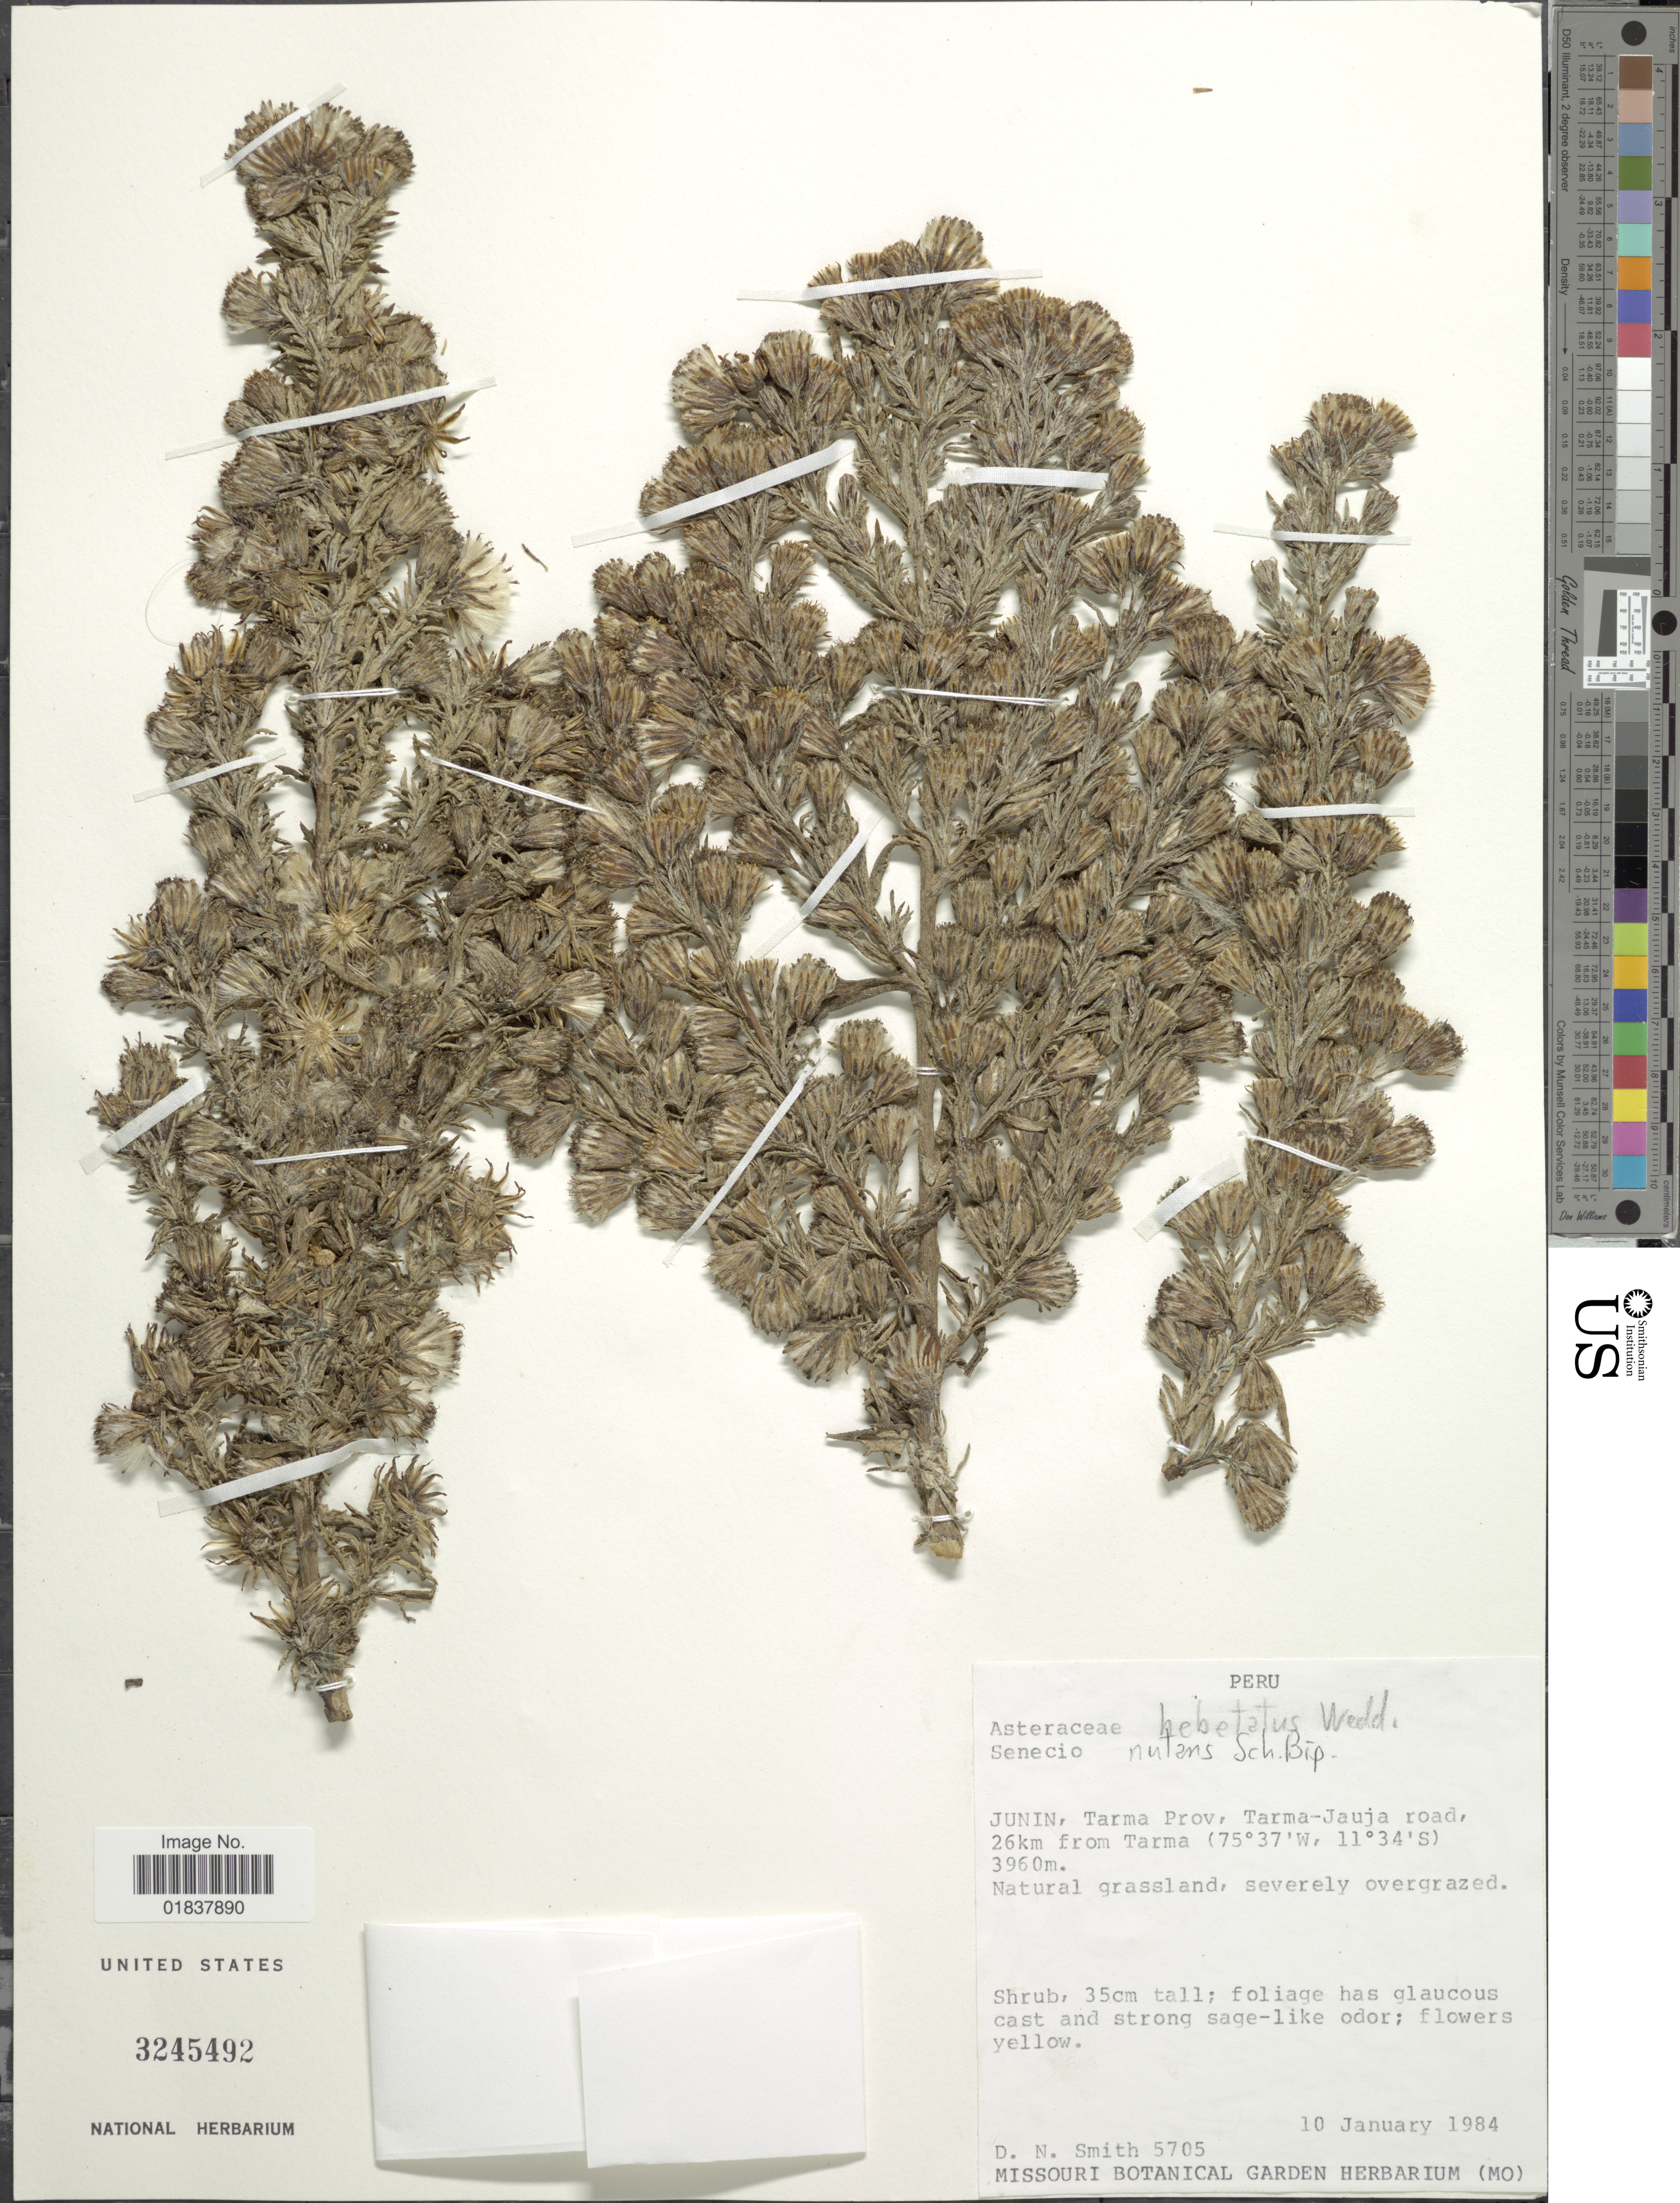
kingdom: Plantae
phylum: Tracheophyta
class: Magnoliopsida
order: Asterales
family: Asteraceae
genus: Senecio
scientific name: Senecio hebetatus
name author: Wedd.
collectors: D. Smith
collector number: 5705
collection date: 1984-01-10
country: Peru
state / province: Junín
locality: Tarma Prov., Tarma-Jauja road, 26 km from Tarma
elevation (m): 3960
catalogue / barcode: US 3245492